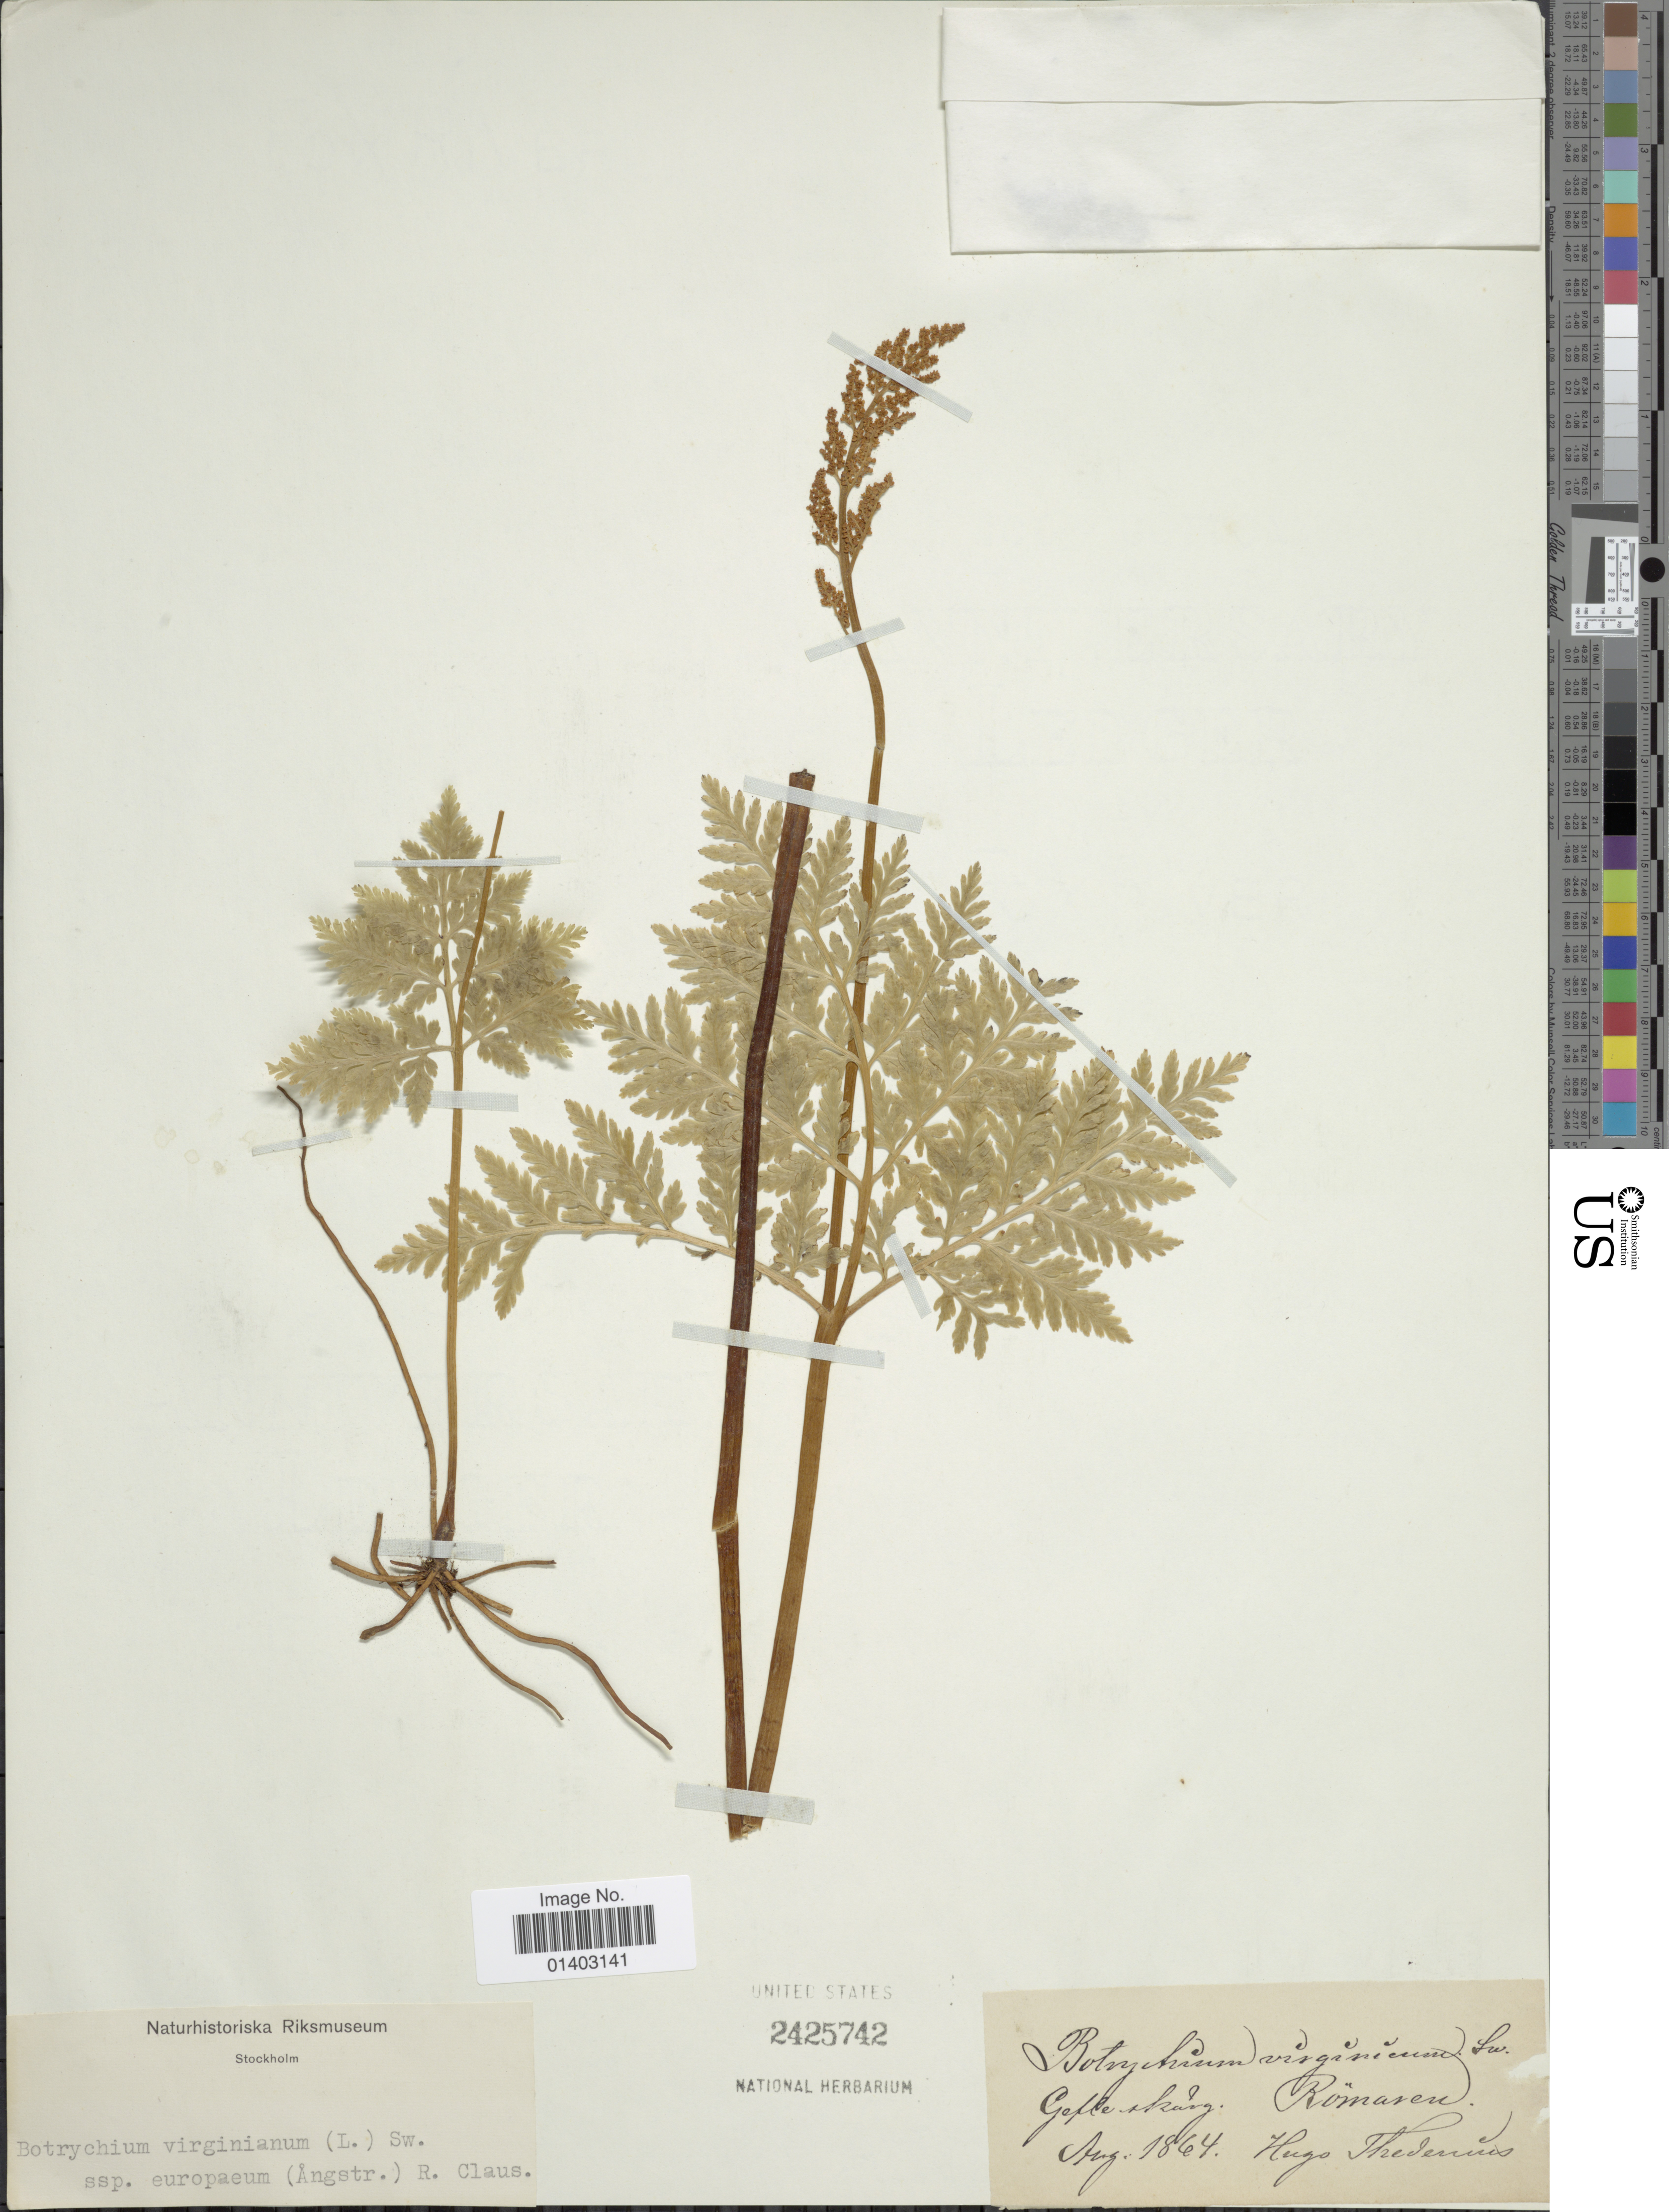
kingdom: Plantae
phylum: Tracheophyta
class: Polypodiopsida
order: Ophioglossales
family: Ophioglossaceae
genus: Botrychium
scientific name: Botrychium virginianum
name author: (L.) Sw.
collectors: H. Thedenius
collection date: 1864-08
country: Sweden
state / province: Gävleborg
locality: Gefle skång, Römaren.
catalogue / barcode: US 2425742